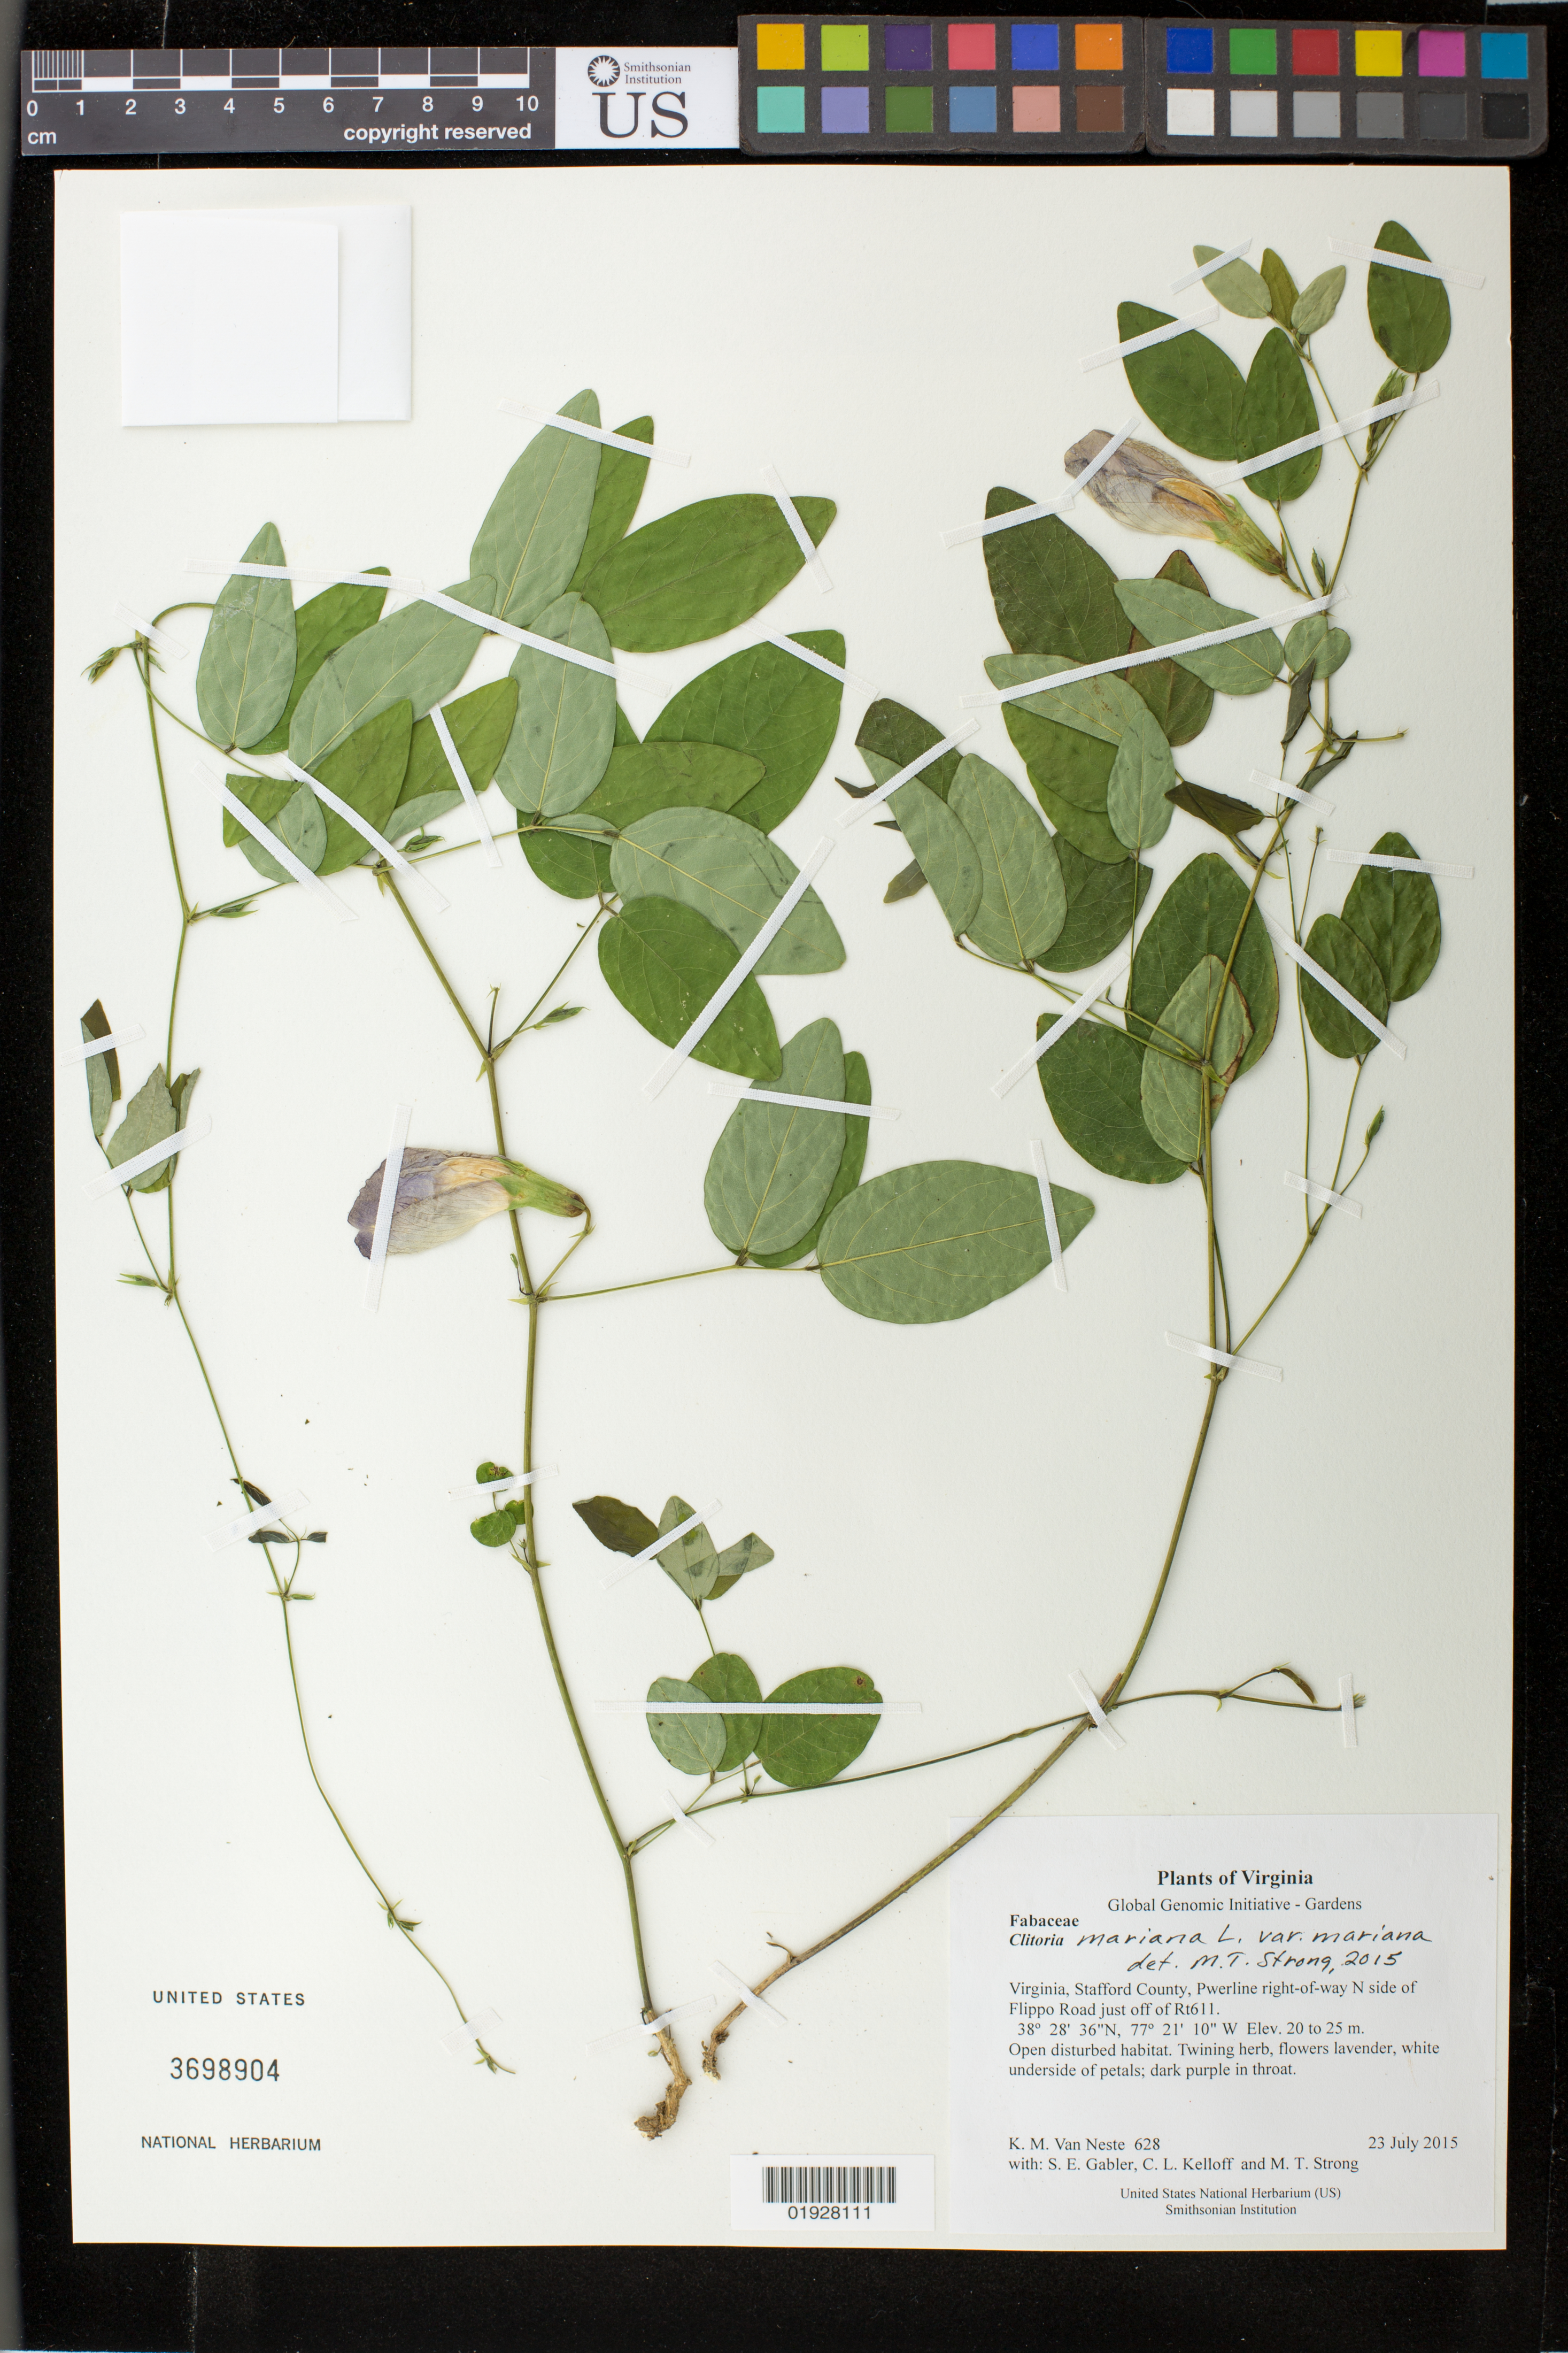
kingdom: Plantae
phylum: Tracheophyta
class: Magnoliopsida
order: Fabales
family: Fabaceae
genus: Clitoria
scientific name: Clitoria mariana var. mariana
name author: L.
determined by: Strong, M. T., (US), Smithsonian Institution - National Museum of Natural History (UNITED STATES)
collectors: K. M. Van Neste, S. E. Gabler, C. L. Kelloff & M. T. Strong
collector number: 628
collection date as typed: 23 July 2015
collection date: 2015-07-23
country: United States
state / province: Virginia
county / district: Stafford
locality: Pwerline right-of-way N side of Flippo Road just off of Rt611.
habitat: Open disturbed habitat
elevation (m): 20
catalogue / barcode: US 3698904